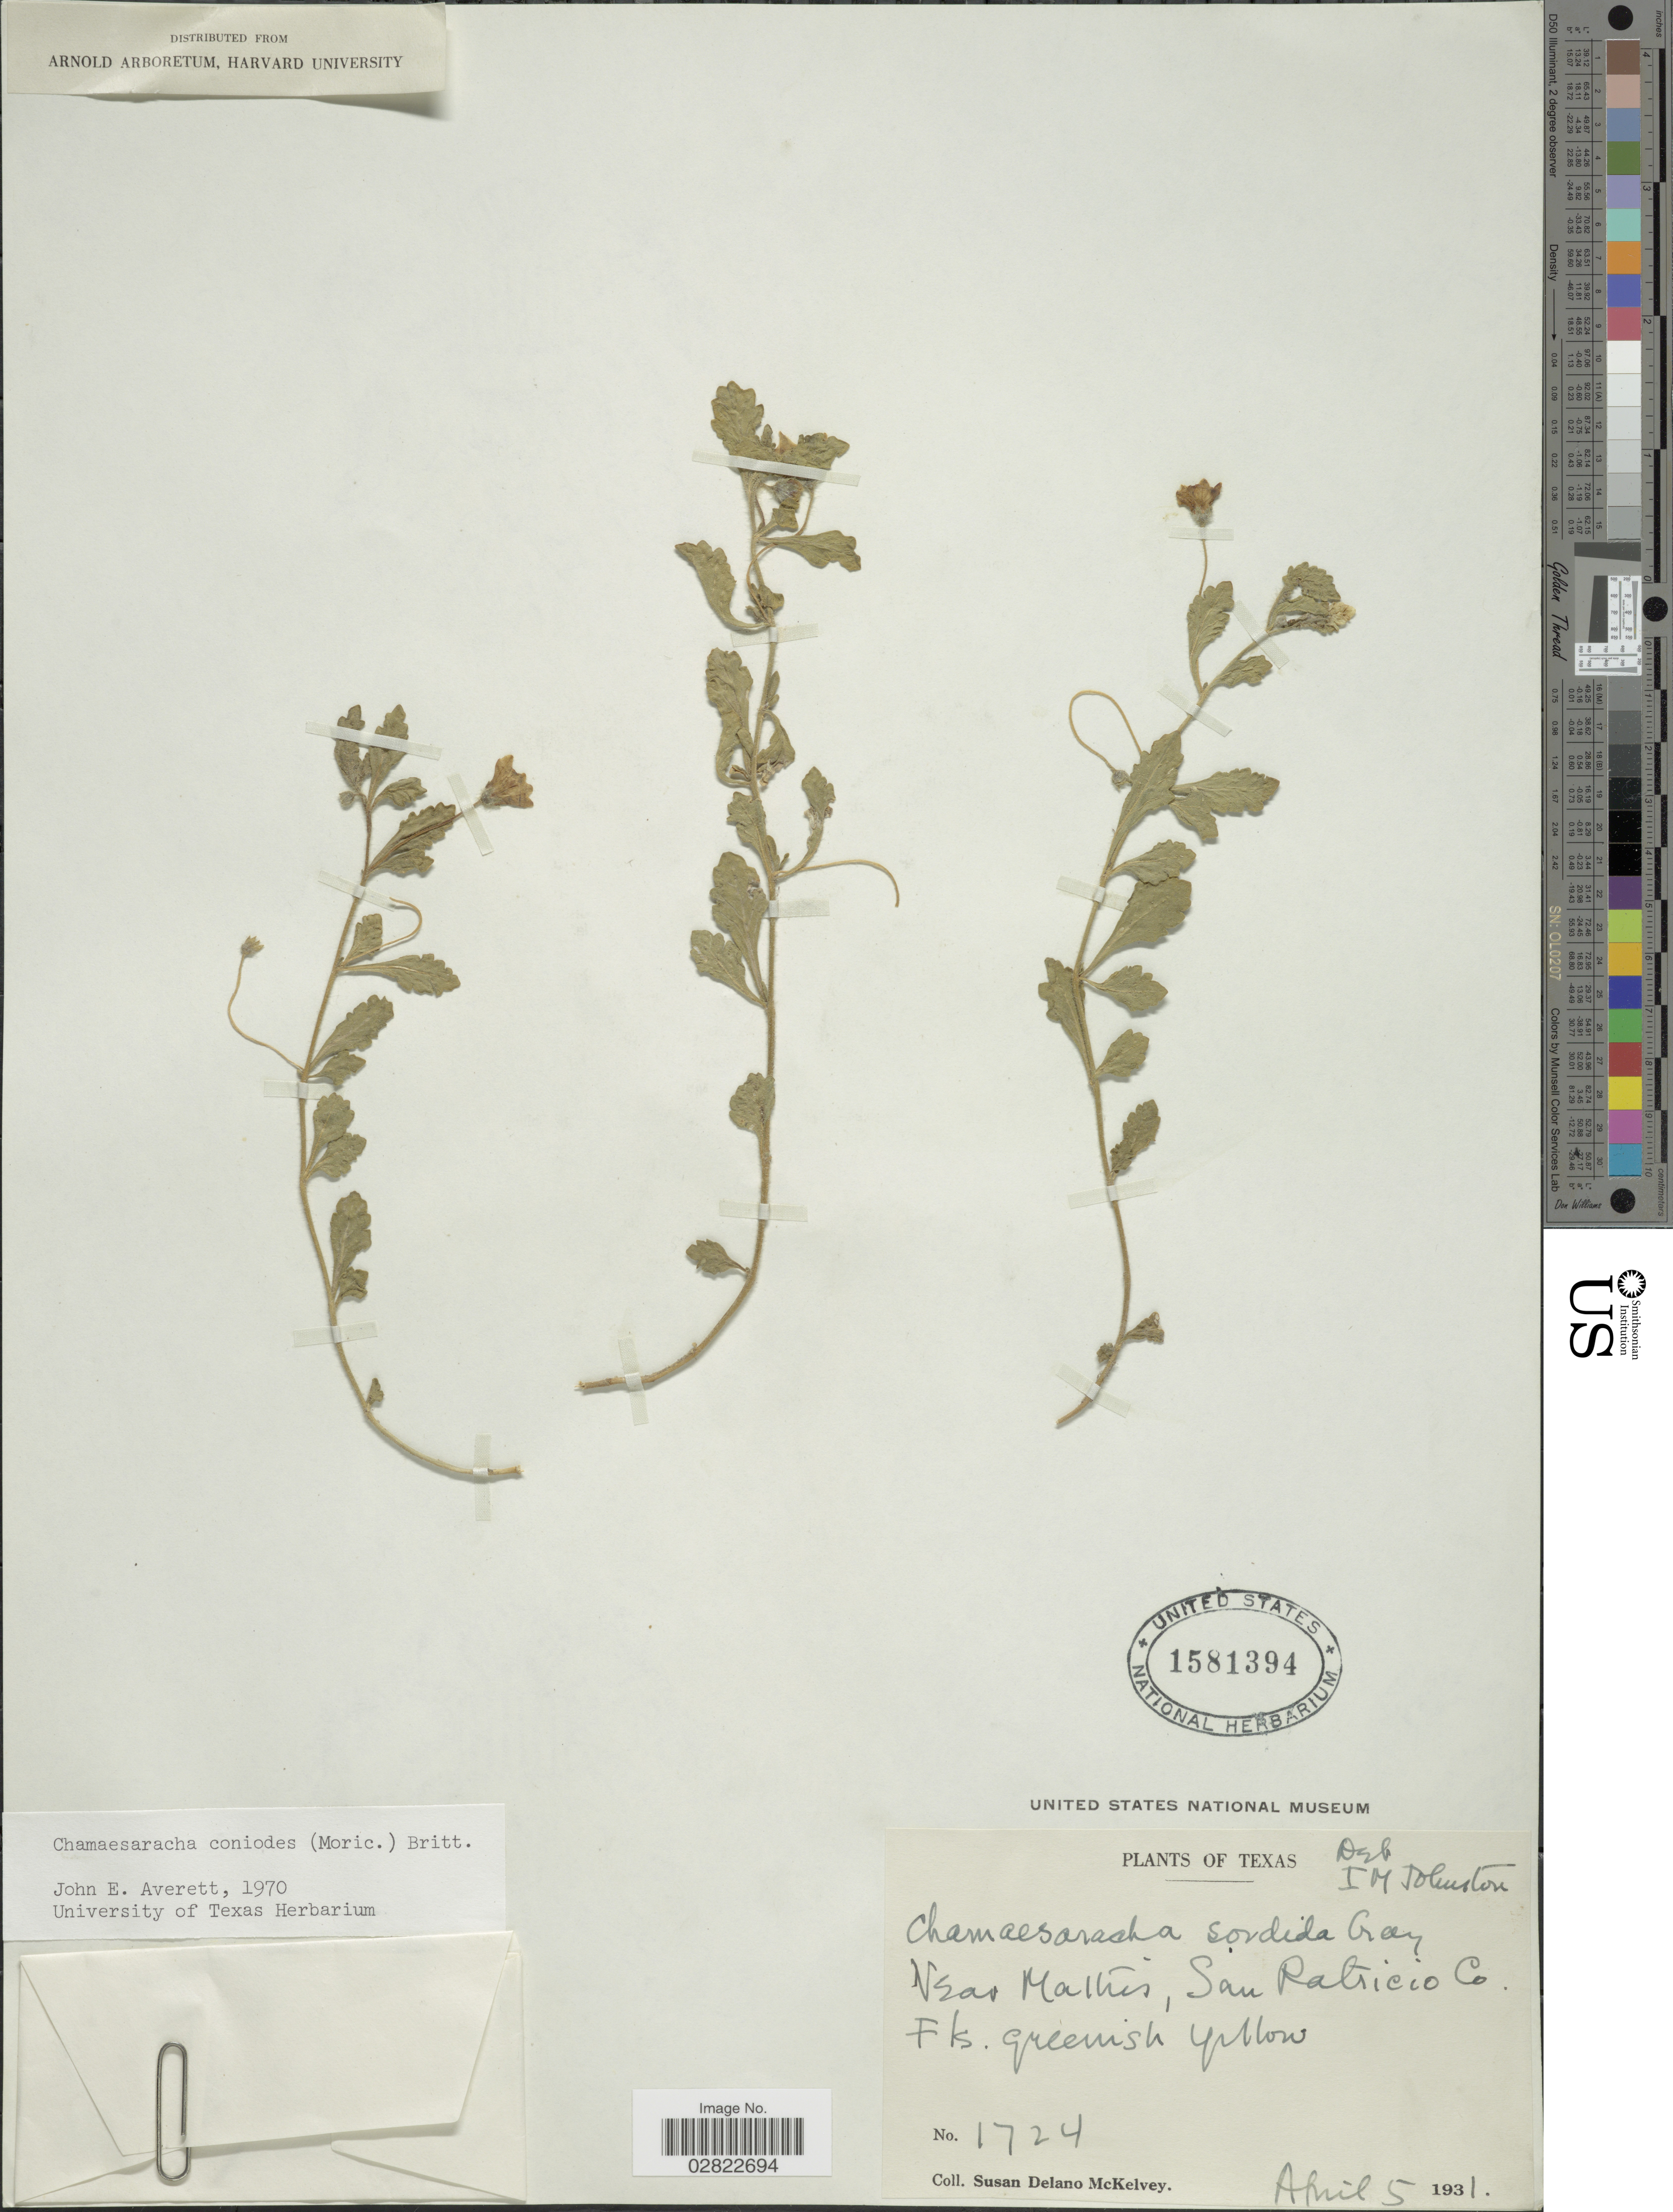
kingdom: Plantae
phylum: Tracheophyta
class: Magnoliopsida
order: Solanales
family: Solanaceae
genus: Chamaesaracha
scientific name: Chamaesaracha coniodes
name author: (Moric. ex Dunal) Britton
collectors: S. A. McKelvey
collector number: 1724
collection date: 1931-04-05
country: United States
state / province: Texas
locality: Near Mathis, San Patricio Co.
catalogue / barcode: US 1581394